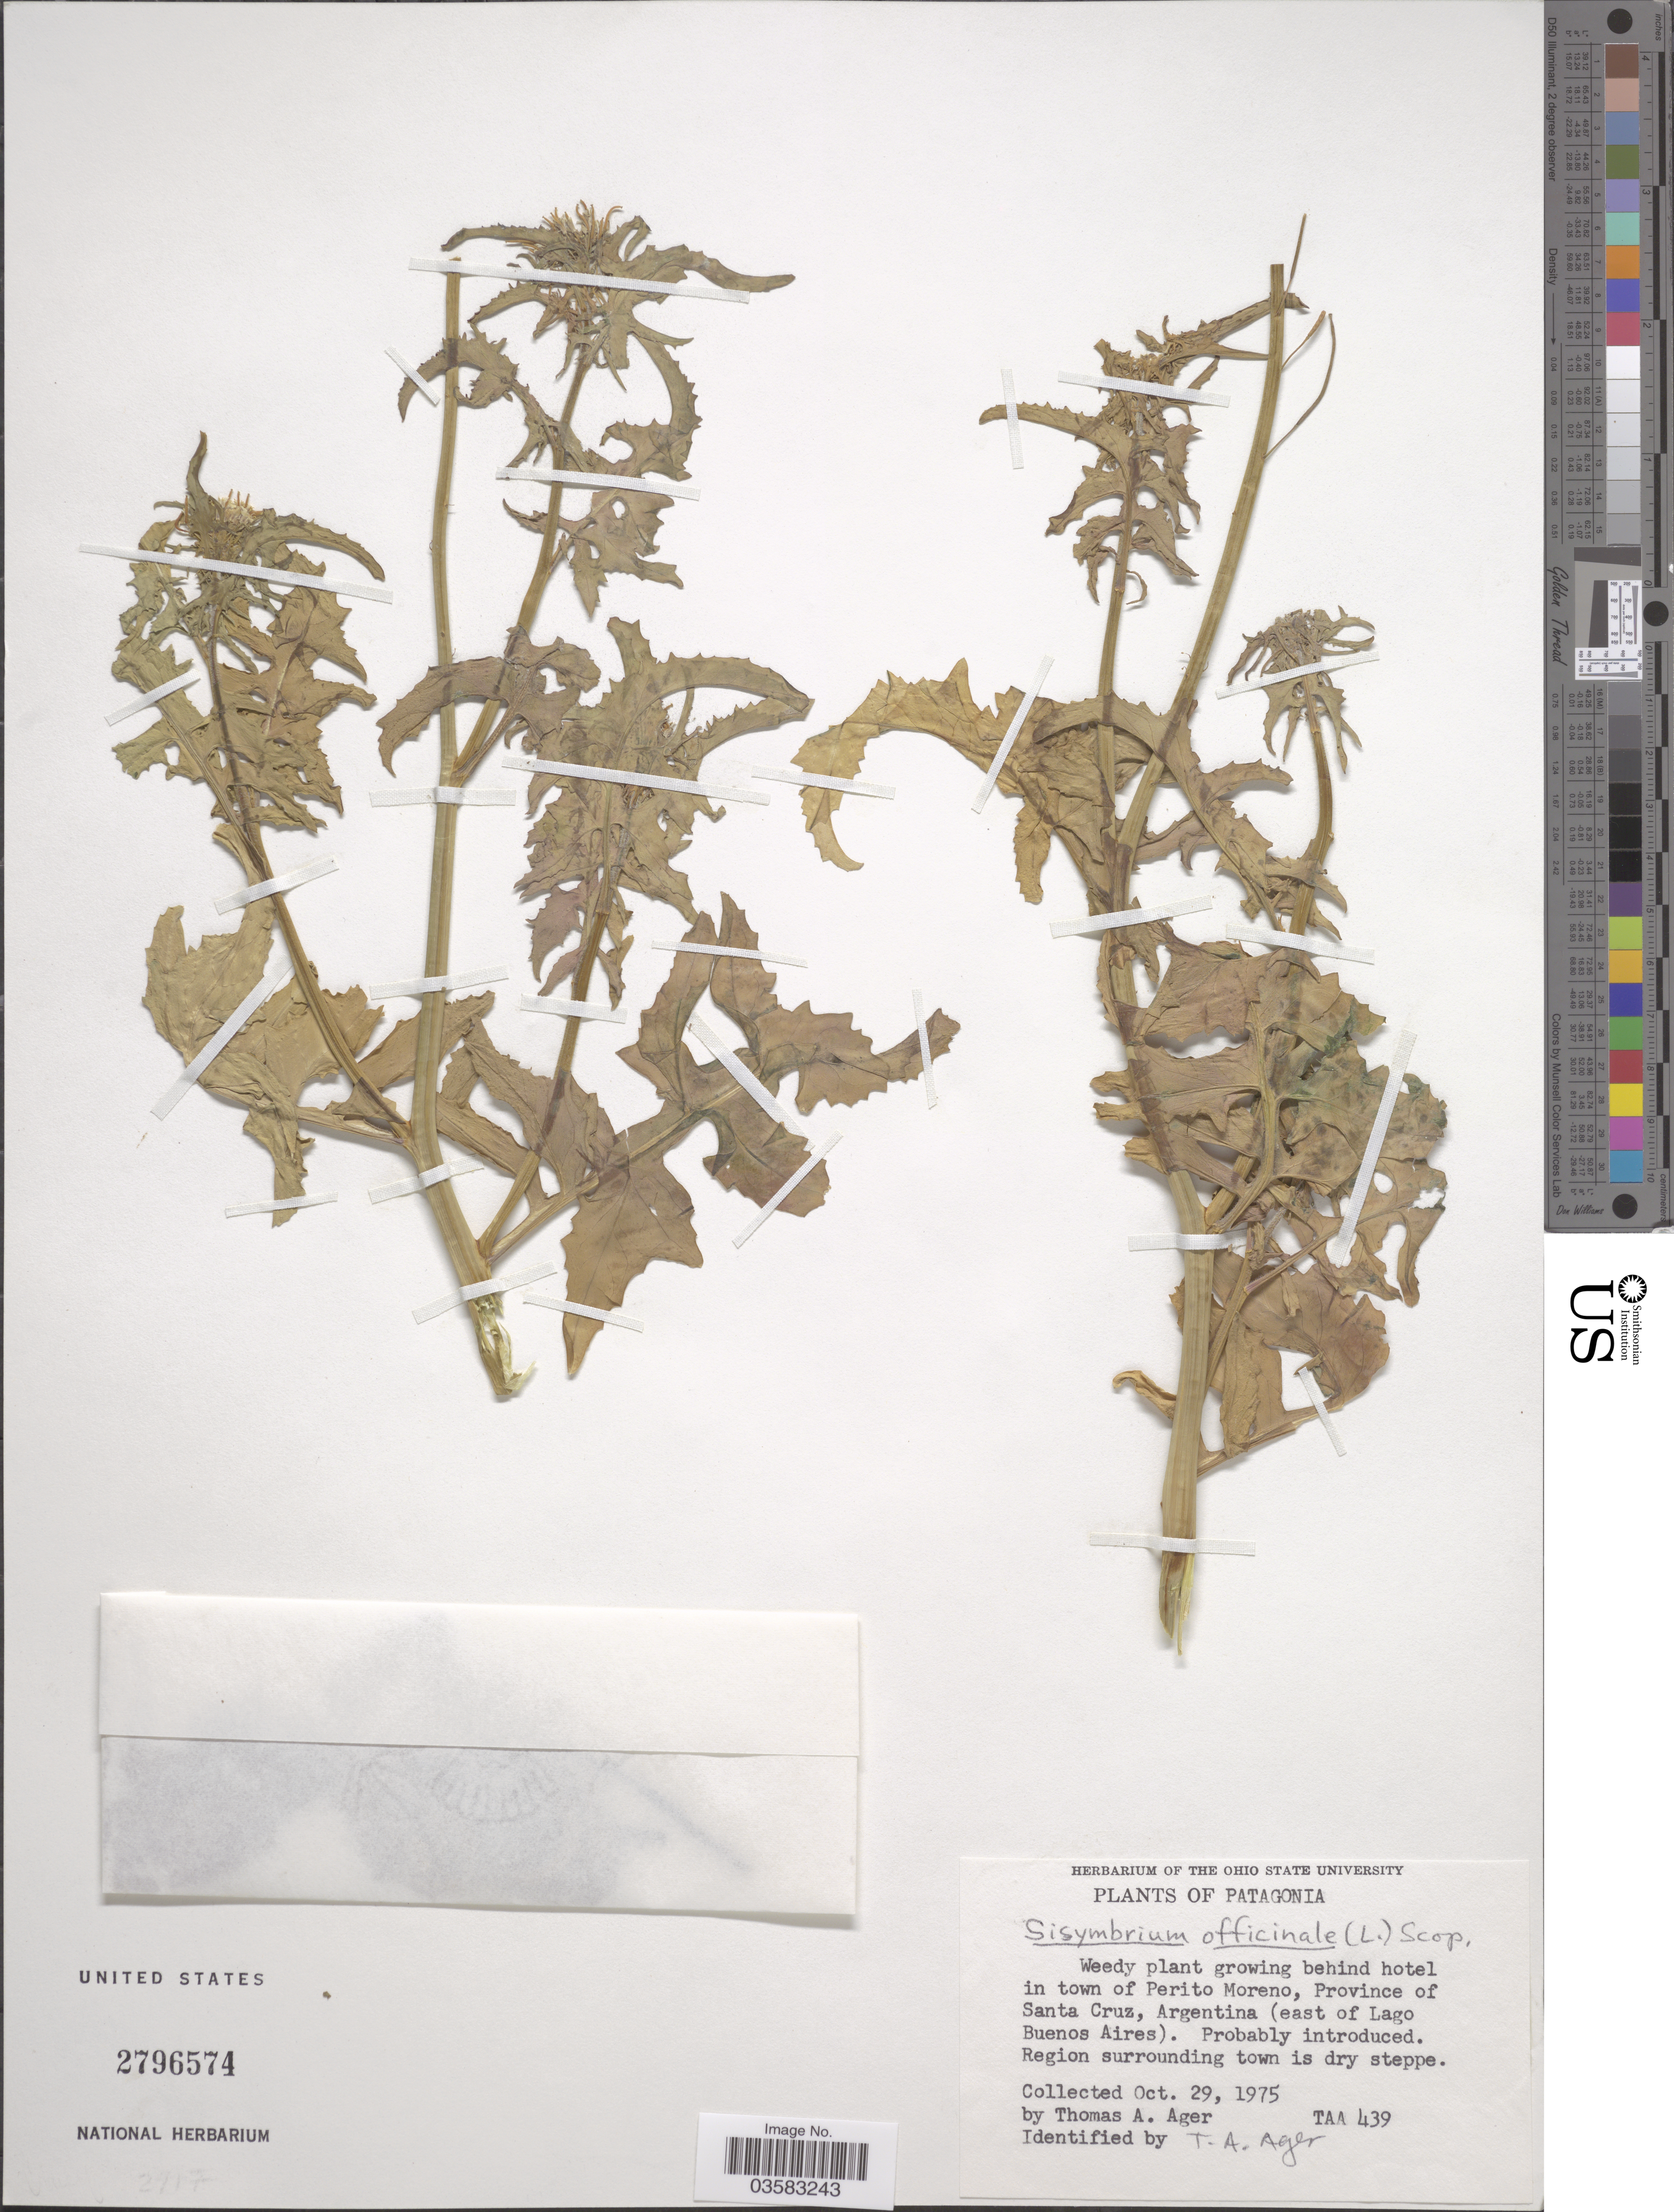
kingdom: Plantae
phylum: Tracheophyta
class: Magnoliopsida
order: Brassicales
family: Brassicaceae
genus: Sisymbrium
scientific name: Sisymbrium officinale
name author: (L.) Scop.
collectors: T. A. Ager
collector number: TAA439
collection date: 1975-10-29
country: Argentina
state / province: Santa Cruz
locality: Patagonia. Weedy plant growing behind hotel in town of Perito Moreno (east of Lago Buenos Aires).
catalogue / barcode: US 2796574